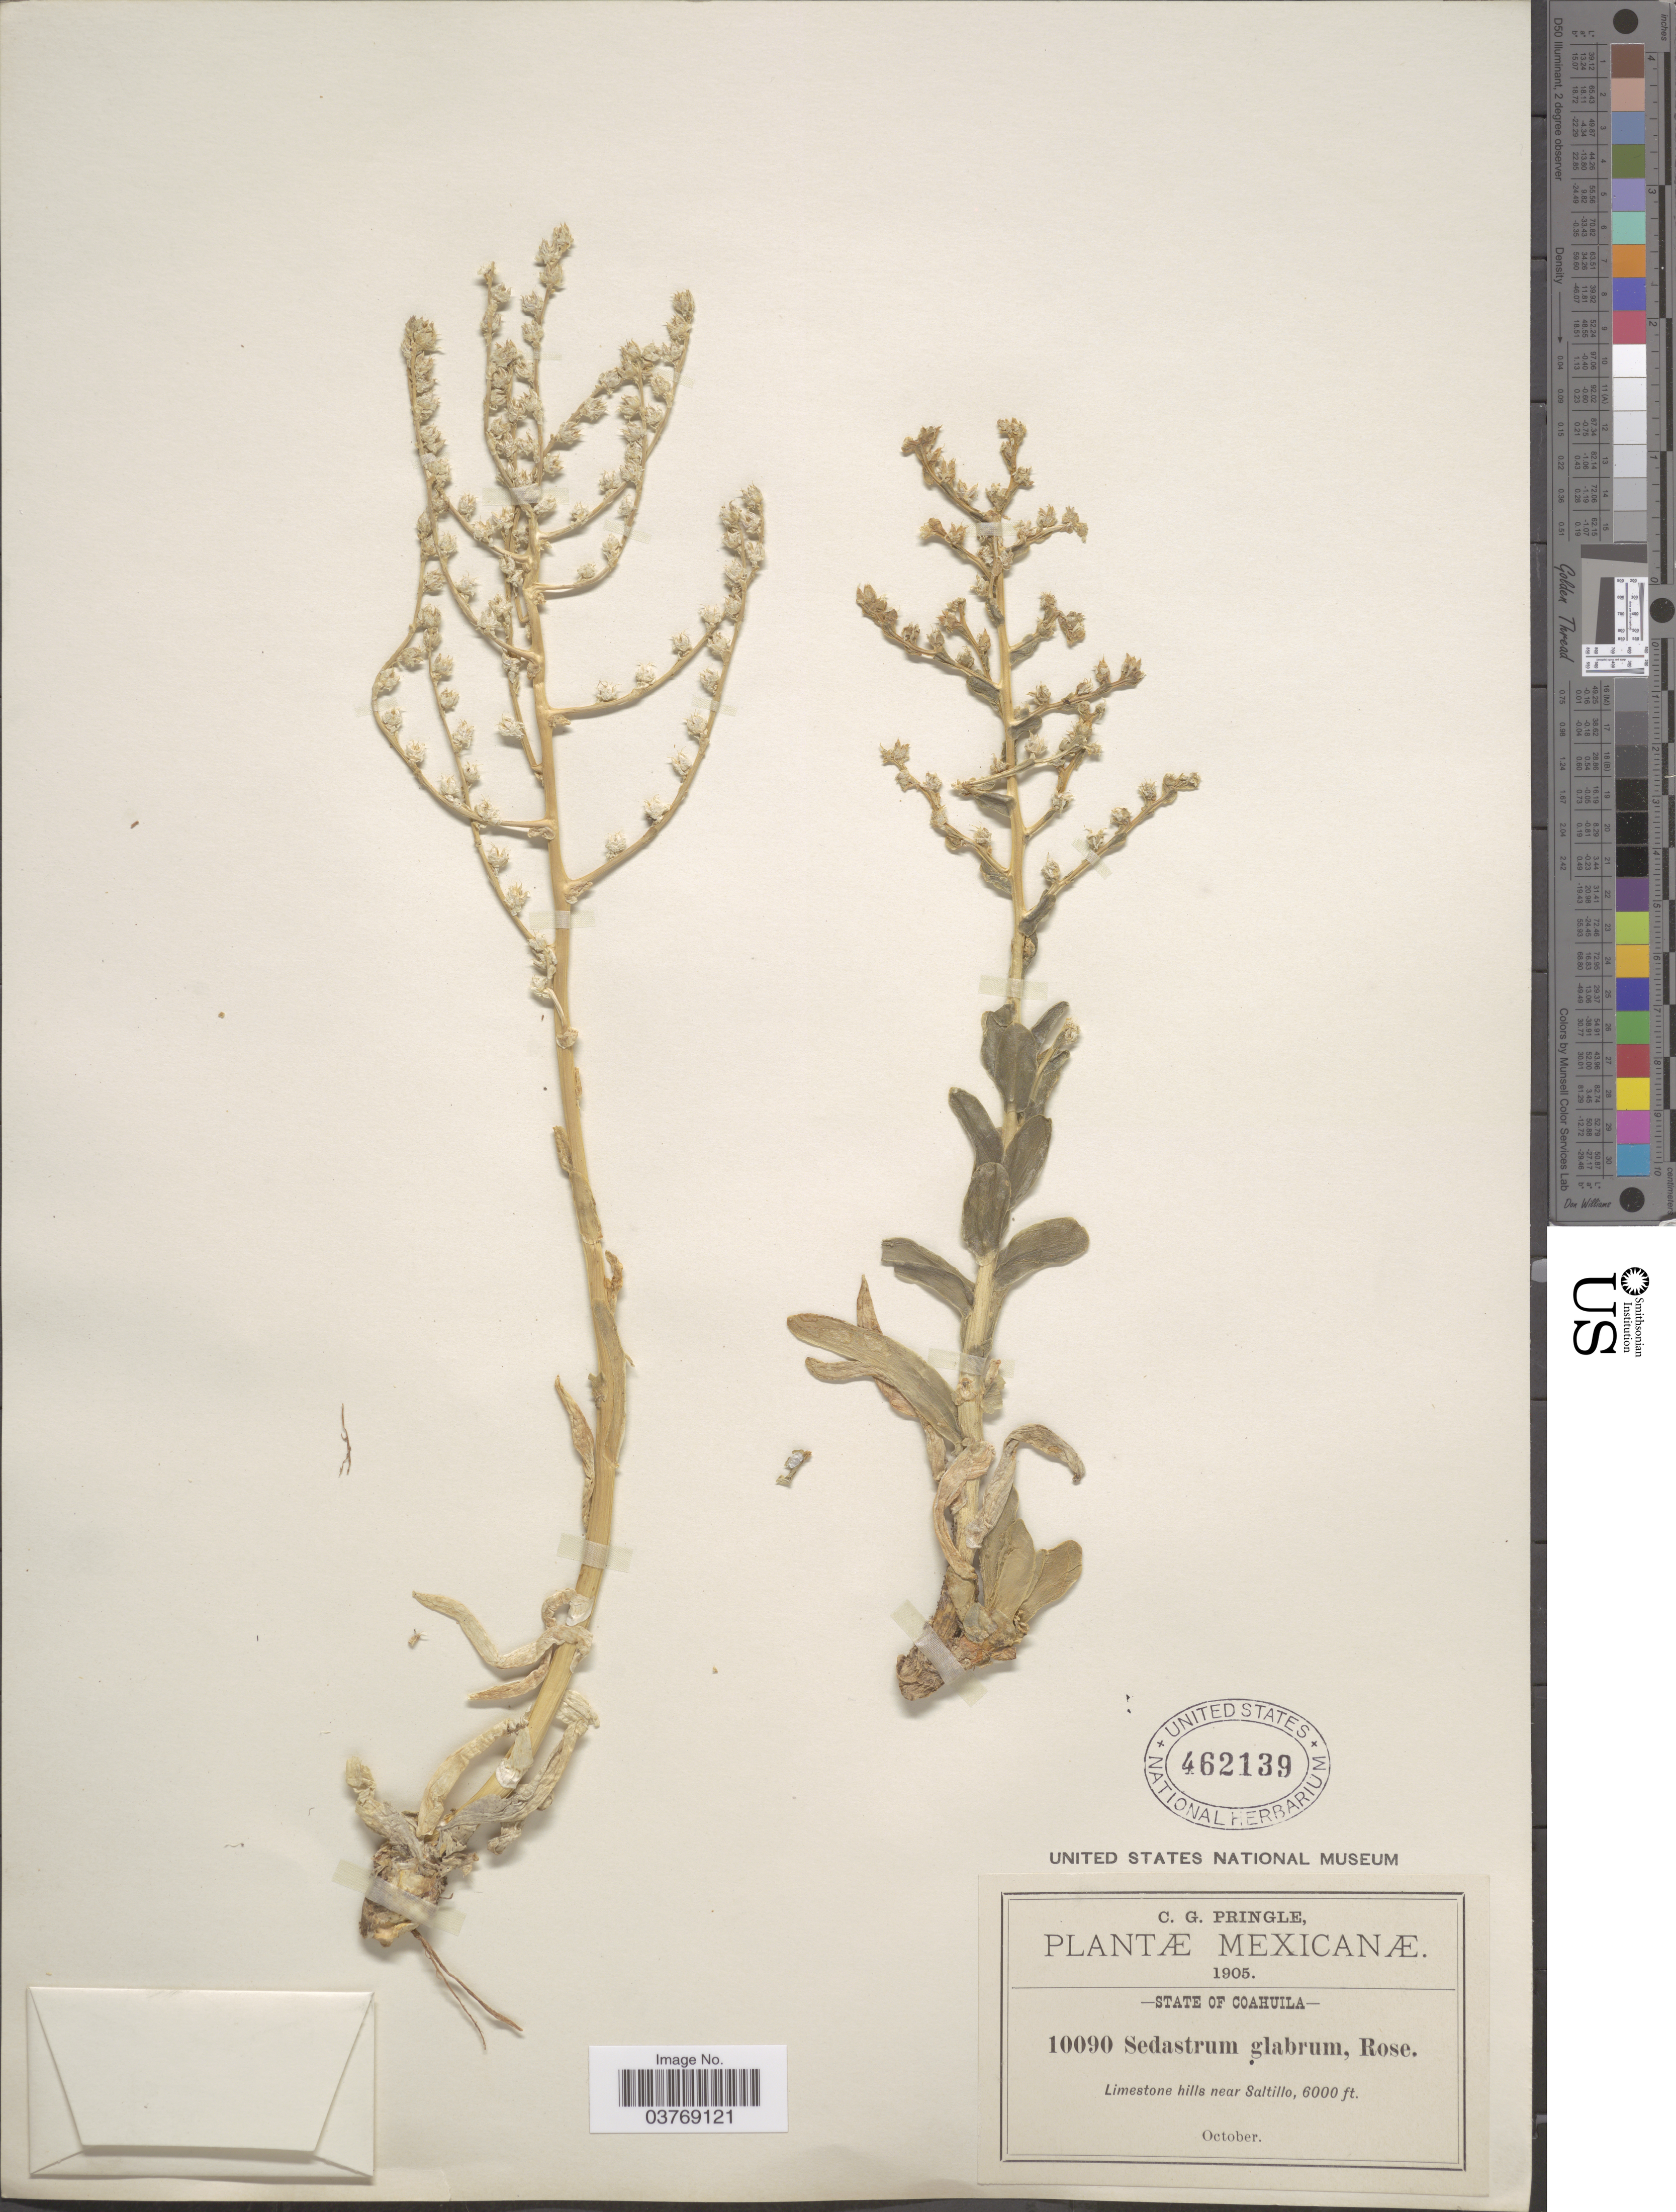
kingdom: Plantae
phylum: Tracheophyta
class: Magnoliopsida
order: Saxifragales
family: Crassulaceae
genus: Sedum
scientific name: Sedum glabrum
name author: (Rose) Praeger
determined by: Strong, Mark T., (BOT), Smithsonian Institution - National Museum of Natural History (UNITED STATES)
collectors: C. G. Pringle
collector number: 10090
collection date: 1905-10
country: Mexico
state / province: Coahuila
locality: Limestone hills near Saltillo.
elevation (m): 1829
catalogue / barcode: US 462139